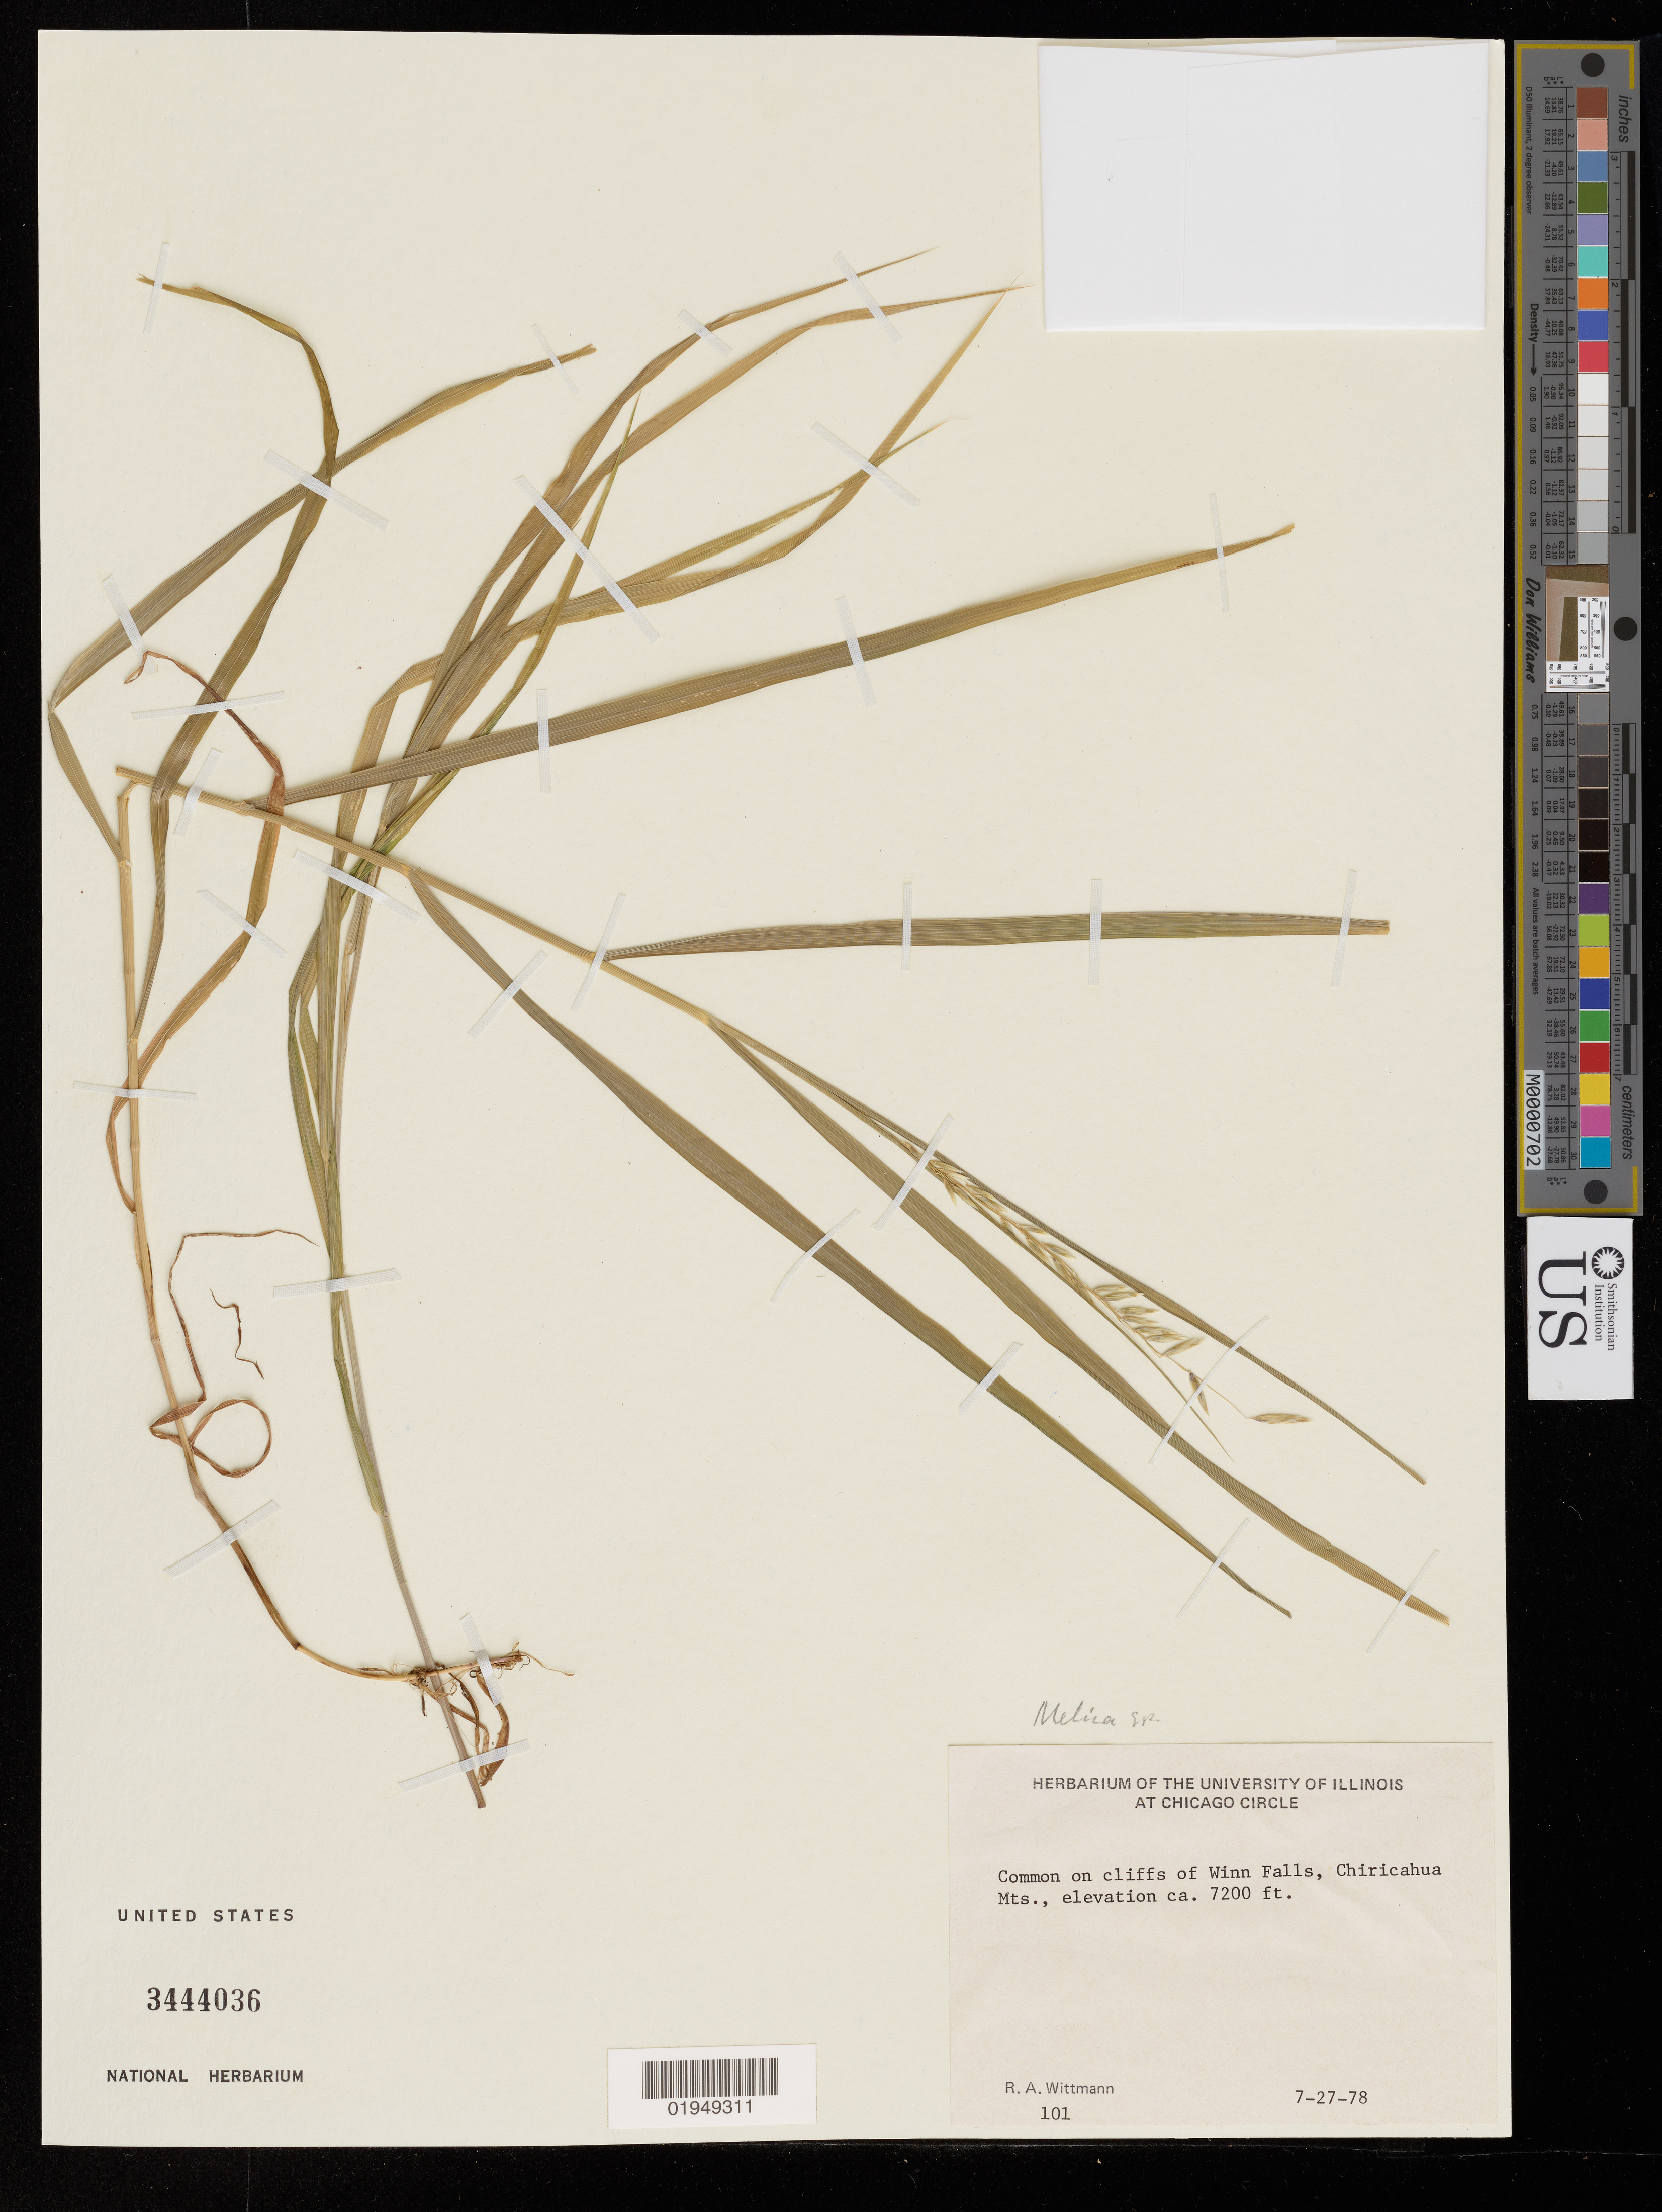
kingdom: Plantae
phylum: Tracheophyta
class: Liliopsida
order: Poales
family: Poaceae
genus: Melica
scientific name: Melica sp.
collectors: R. Wittmann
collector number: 101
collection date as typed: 27 Jul 1978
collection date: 1978-07-27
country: United States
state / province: Arizona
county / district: Cochise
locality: Chiricahua Mts., on cliffs of Winn Falls.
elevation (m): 2195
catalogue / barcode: US 3444036